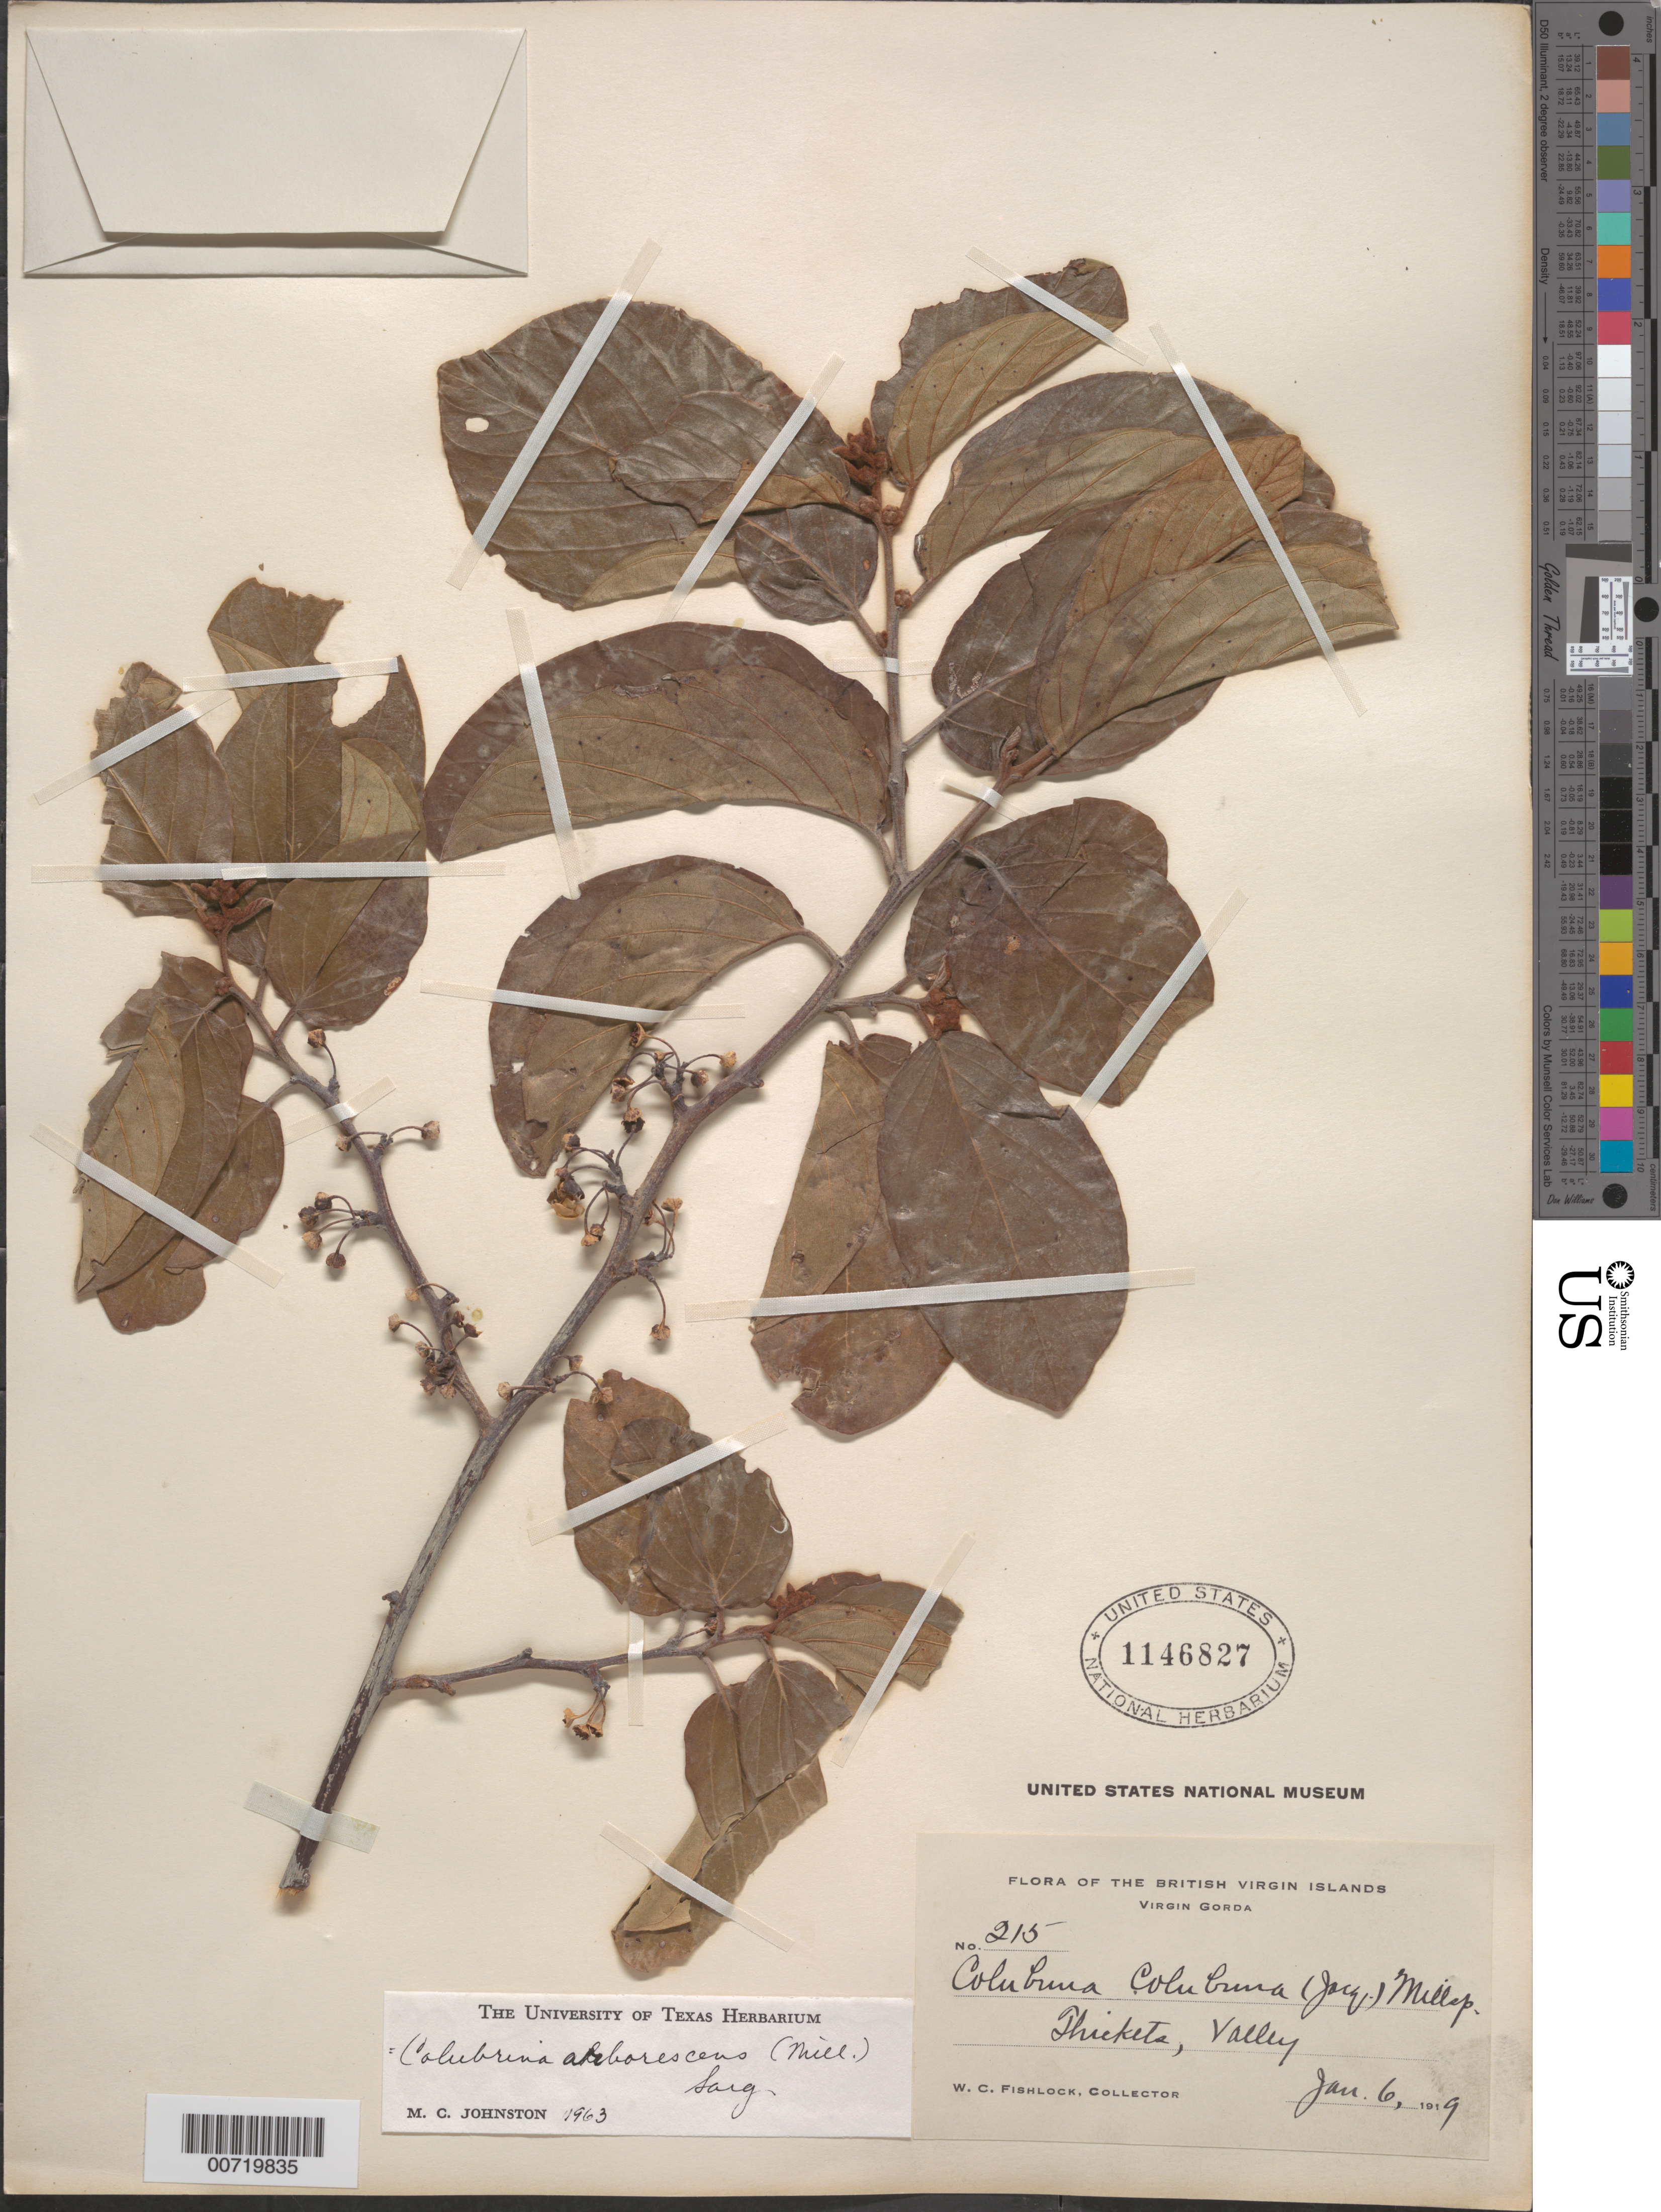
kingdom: Plantae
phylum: Tracheophyta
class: Magnoliopsida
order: Rosales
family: Rhamnaceae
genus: Colubrina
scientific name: Colubrina arborescens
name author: (Mill.) Sarg.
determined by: Johnston, Marshall C.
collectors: W. Fishlock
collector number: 215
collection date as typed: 06 Jan 1919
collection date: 1919-01-06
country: British Virgin Islands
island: Virgin Gorda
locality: Valley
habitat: Thickets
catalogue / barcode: US 1146827